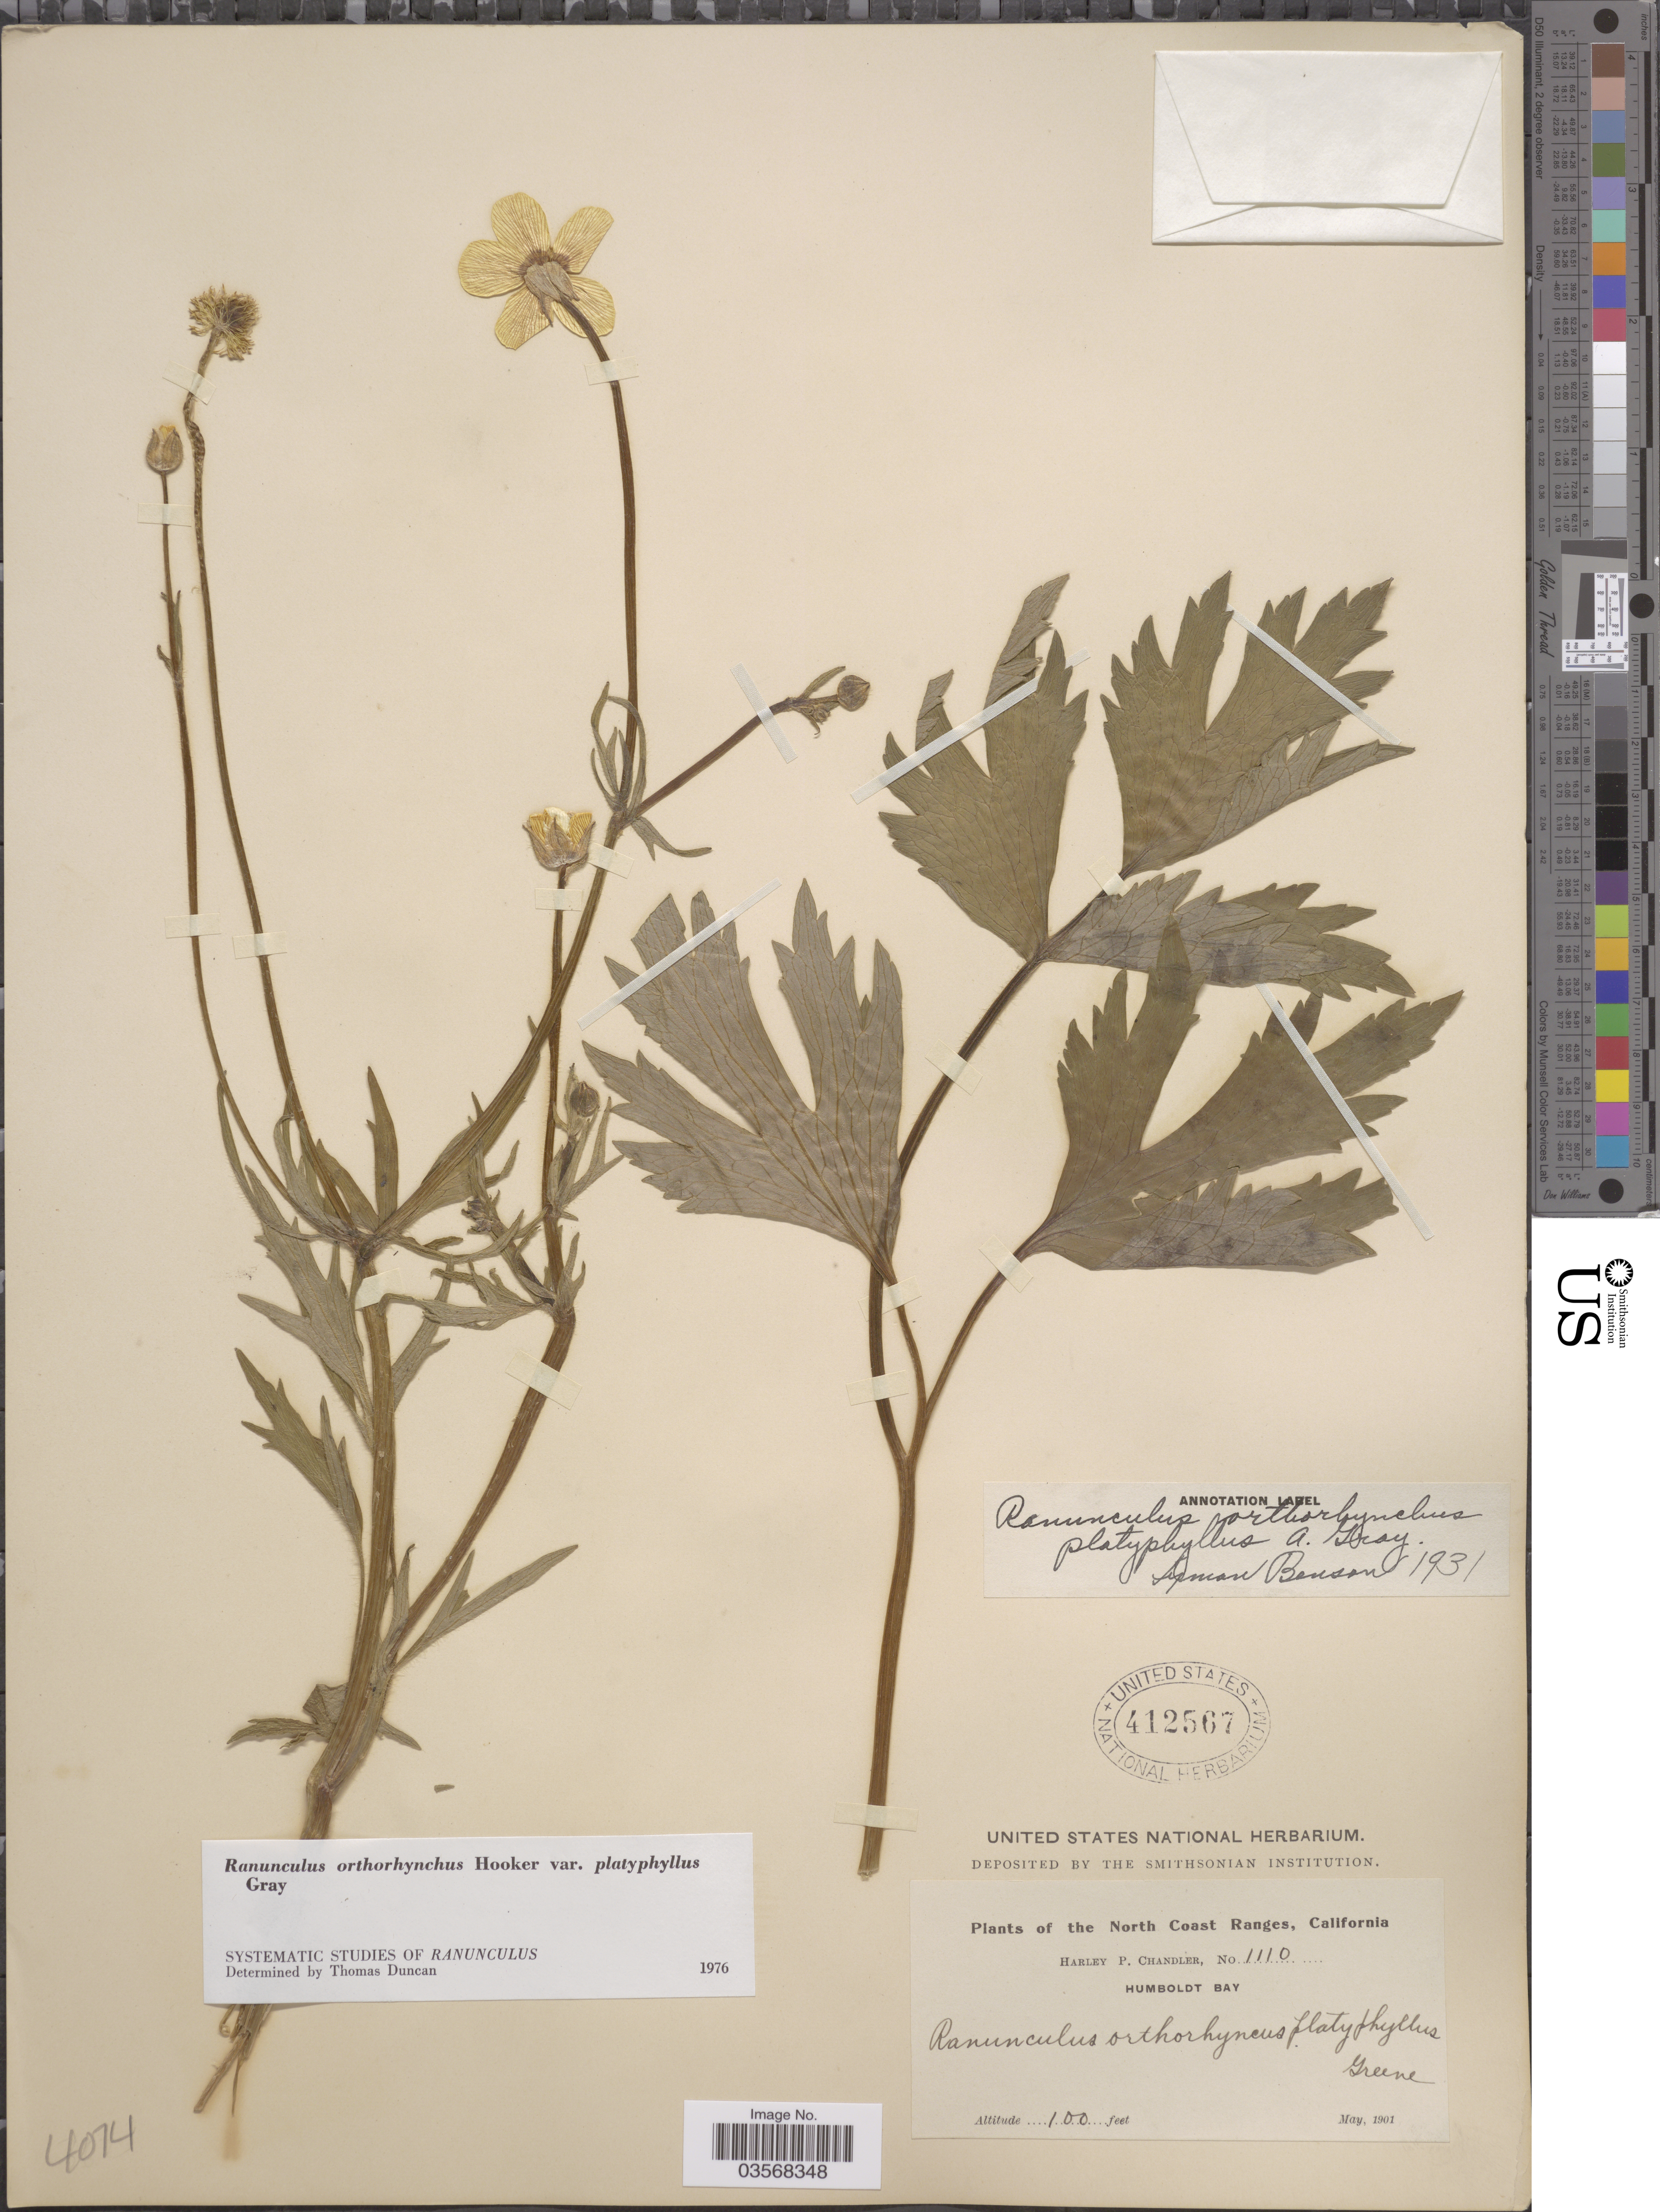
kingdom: Plantae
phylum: Tracheophyta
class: Magnoliopsida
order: Ranunculales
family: Ranunculaceae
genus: Ranunculus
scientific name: Ranunculus orthorhynchus var. platyphyllus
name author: A. Gray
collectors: H. Chandler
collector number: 1110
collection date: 1901-05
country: United States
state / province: California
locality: The North Coast Ranges. Humboldt Bay.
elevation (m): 30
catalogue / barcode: US 412567